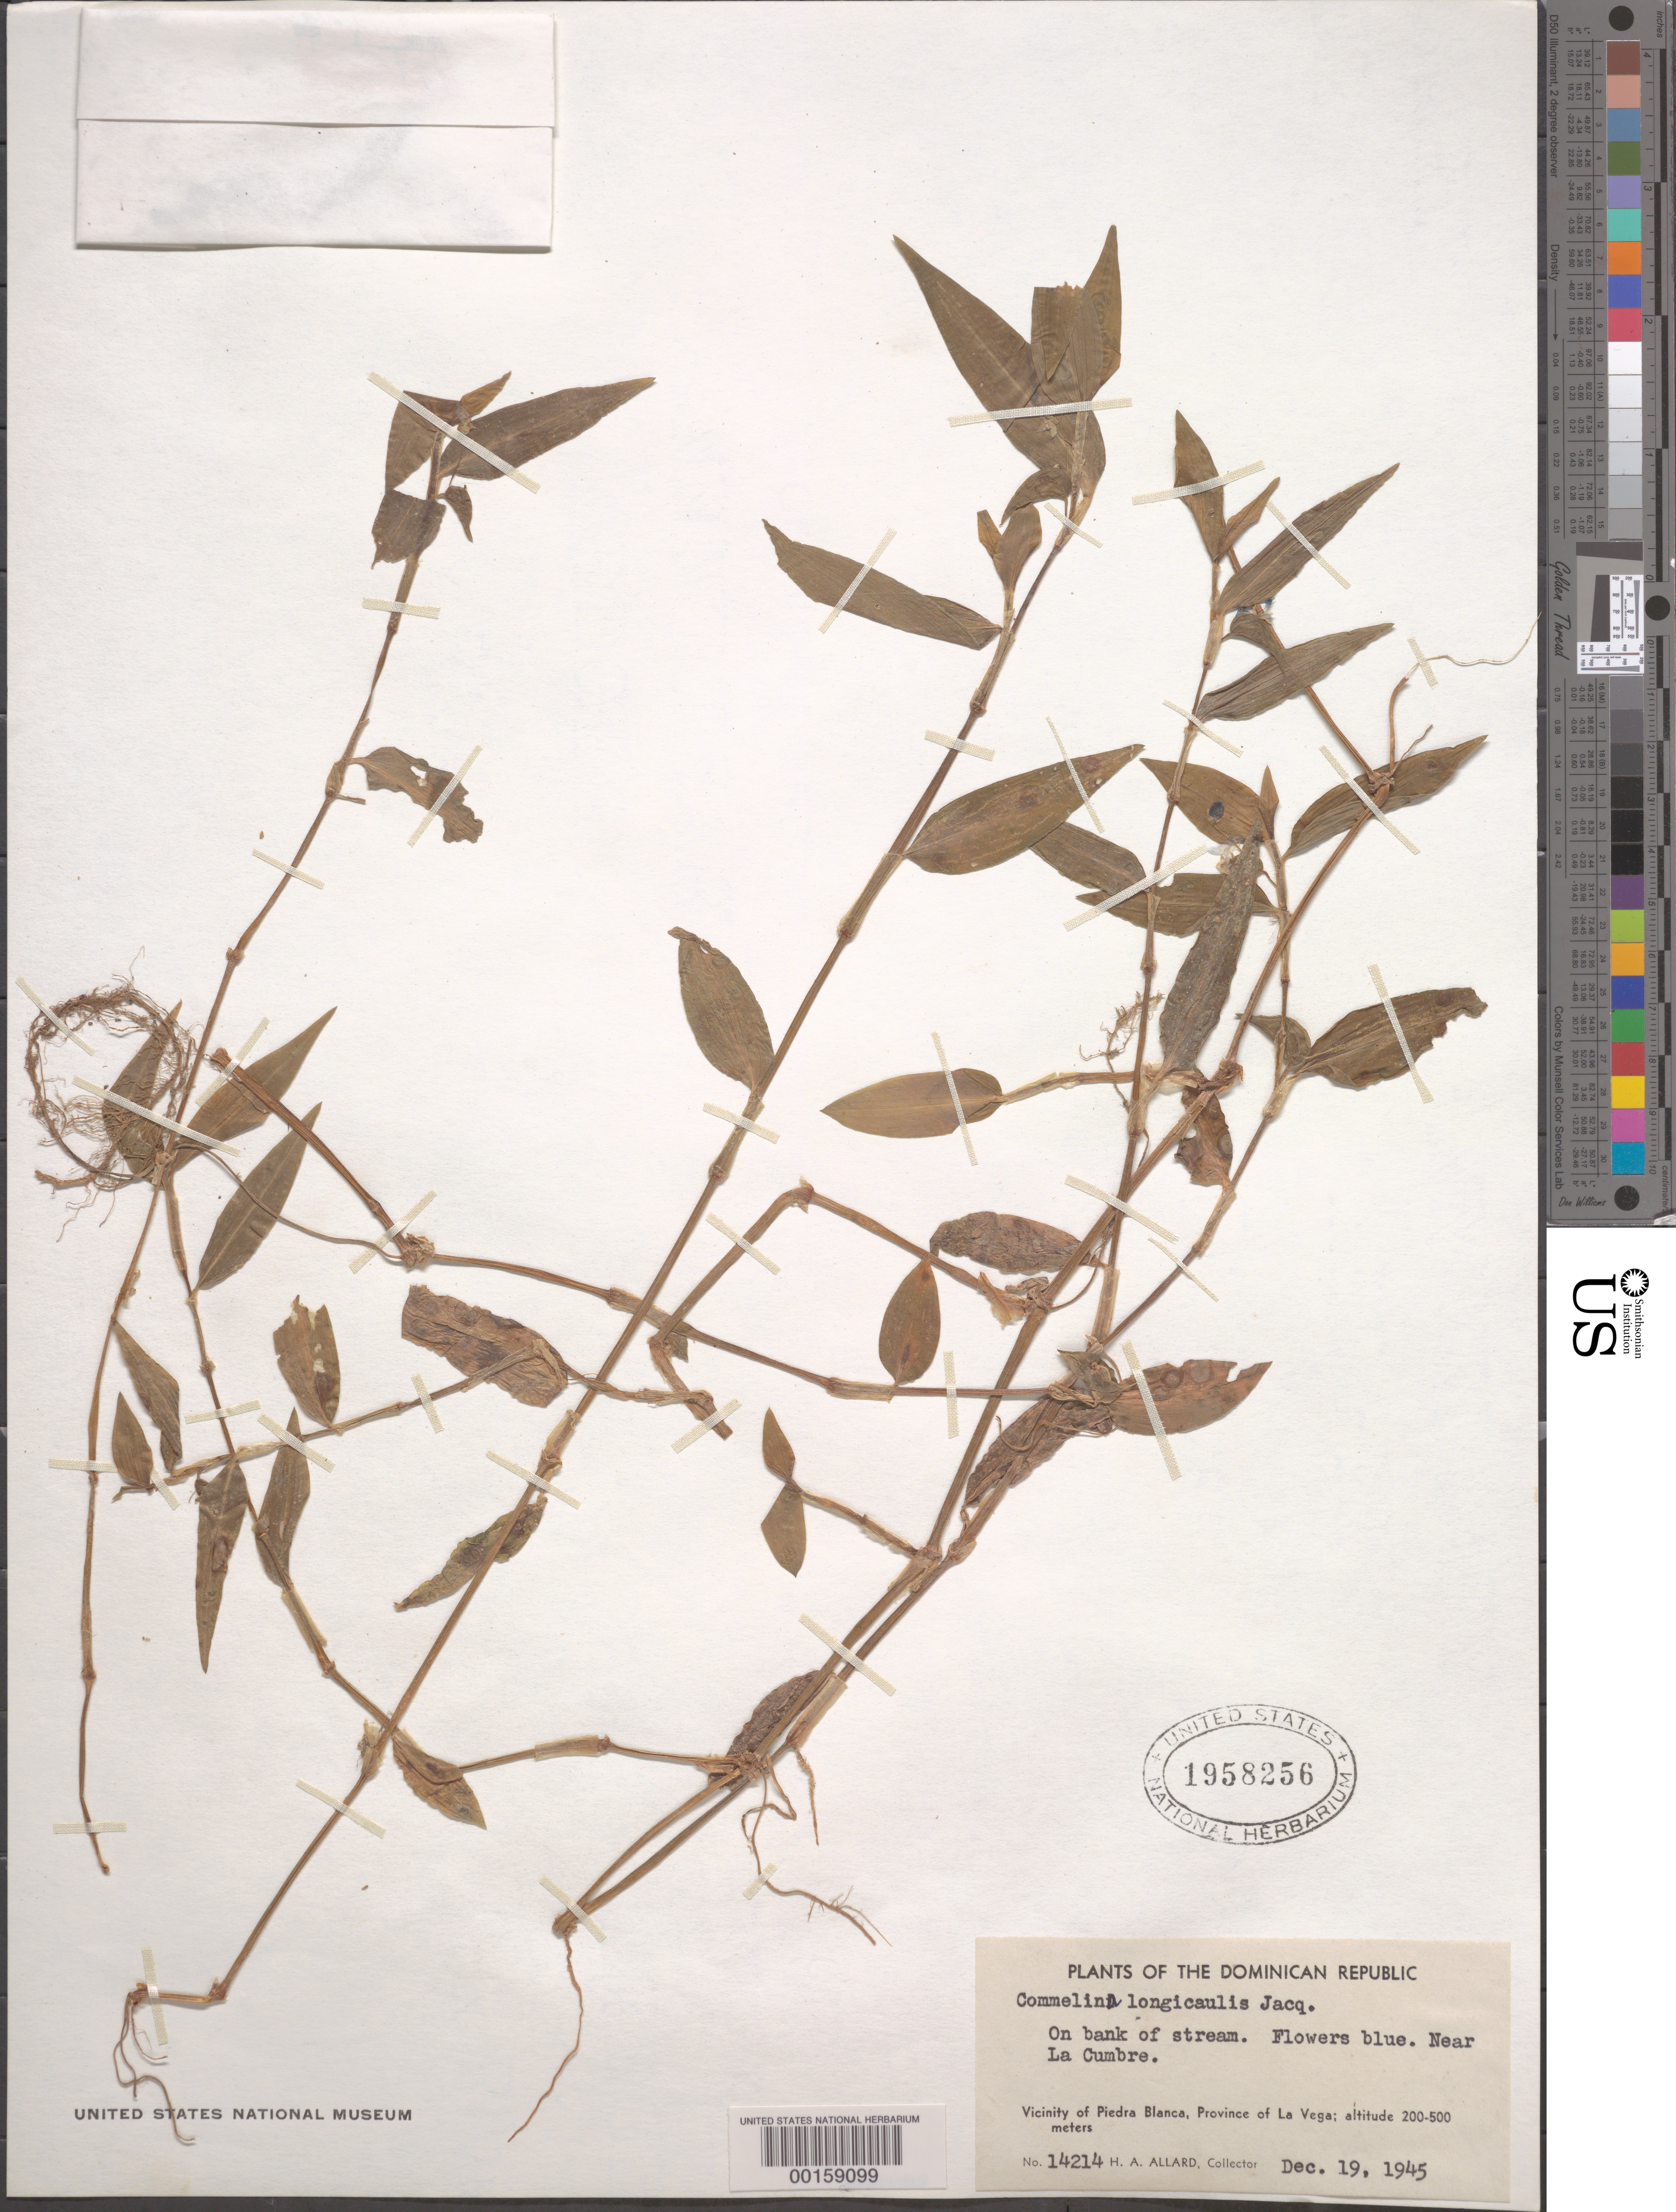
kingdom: Plantae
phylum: Tracheophyta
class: Liliopsida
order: Commelinales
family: Commelinaceae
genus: Commelina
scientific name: Commelina diffusa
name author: Burm. f.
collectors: H. A. Allard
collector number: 14214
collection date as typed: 19 Dec 1945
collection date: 1945-12-19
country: Dominican Republic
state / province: La Vega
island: Hispaniola Island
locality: Piedra blanca; near la cumbre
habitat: Bank of stream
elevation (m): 200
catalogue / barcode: US 1958256